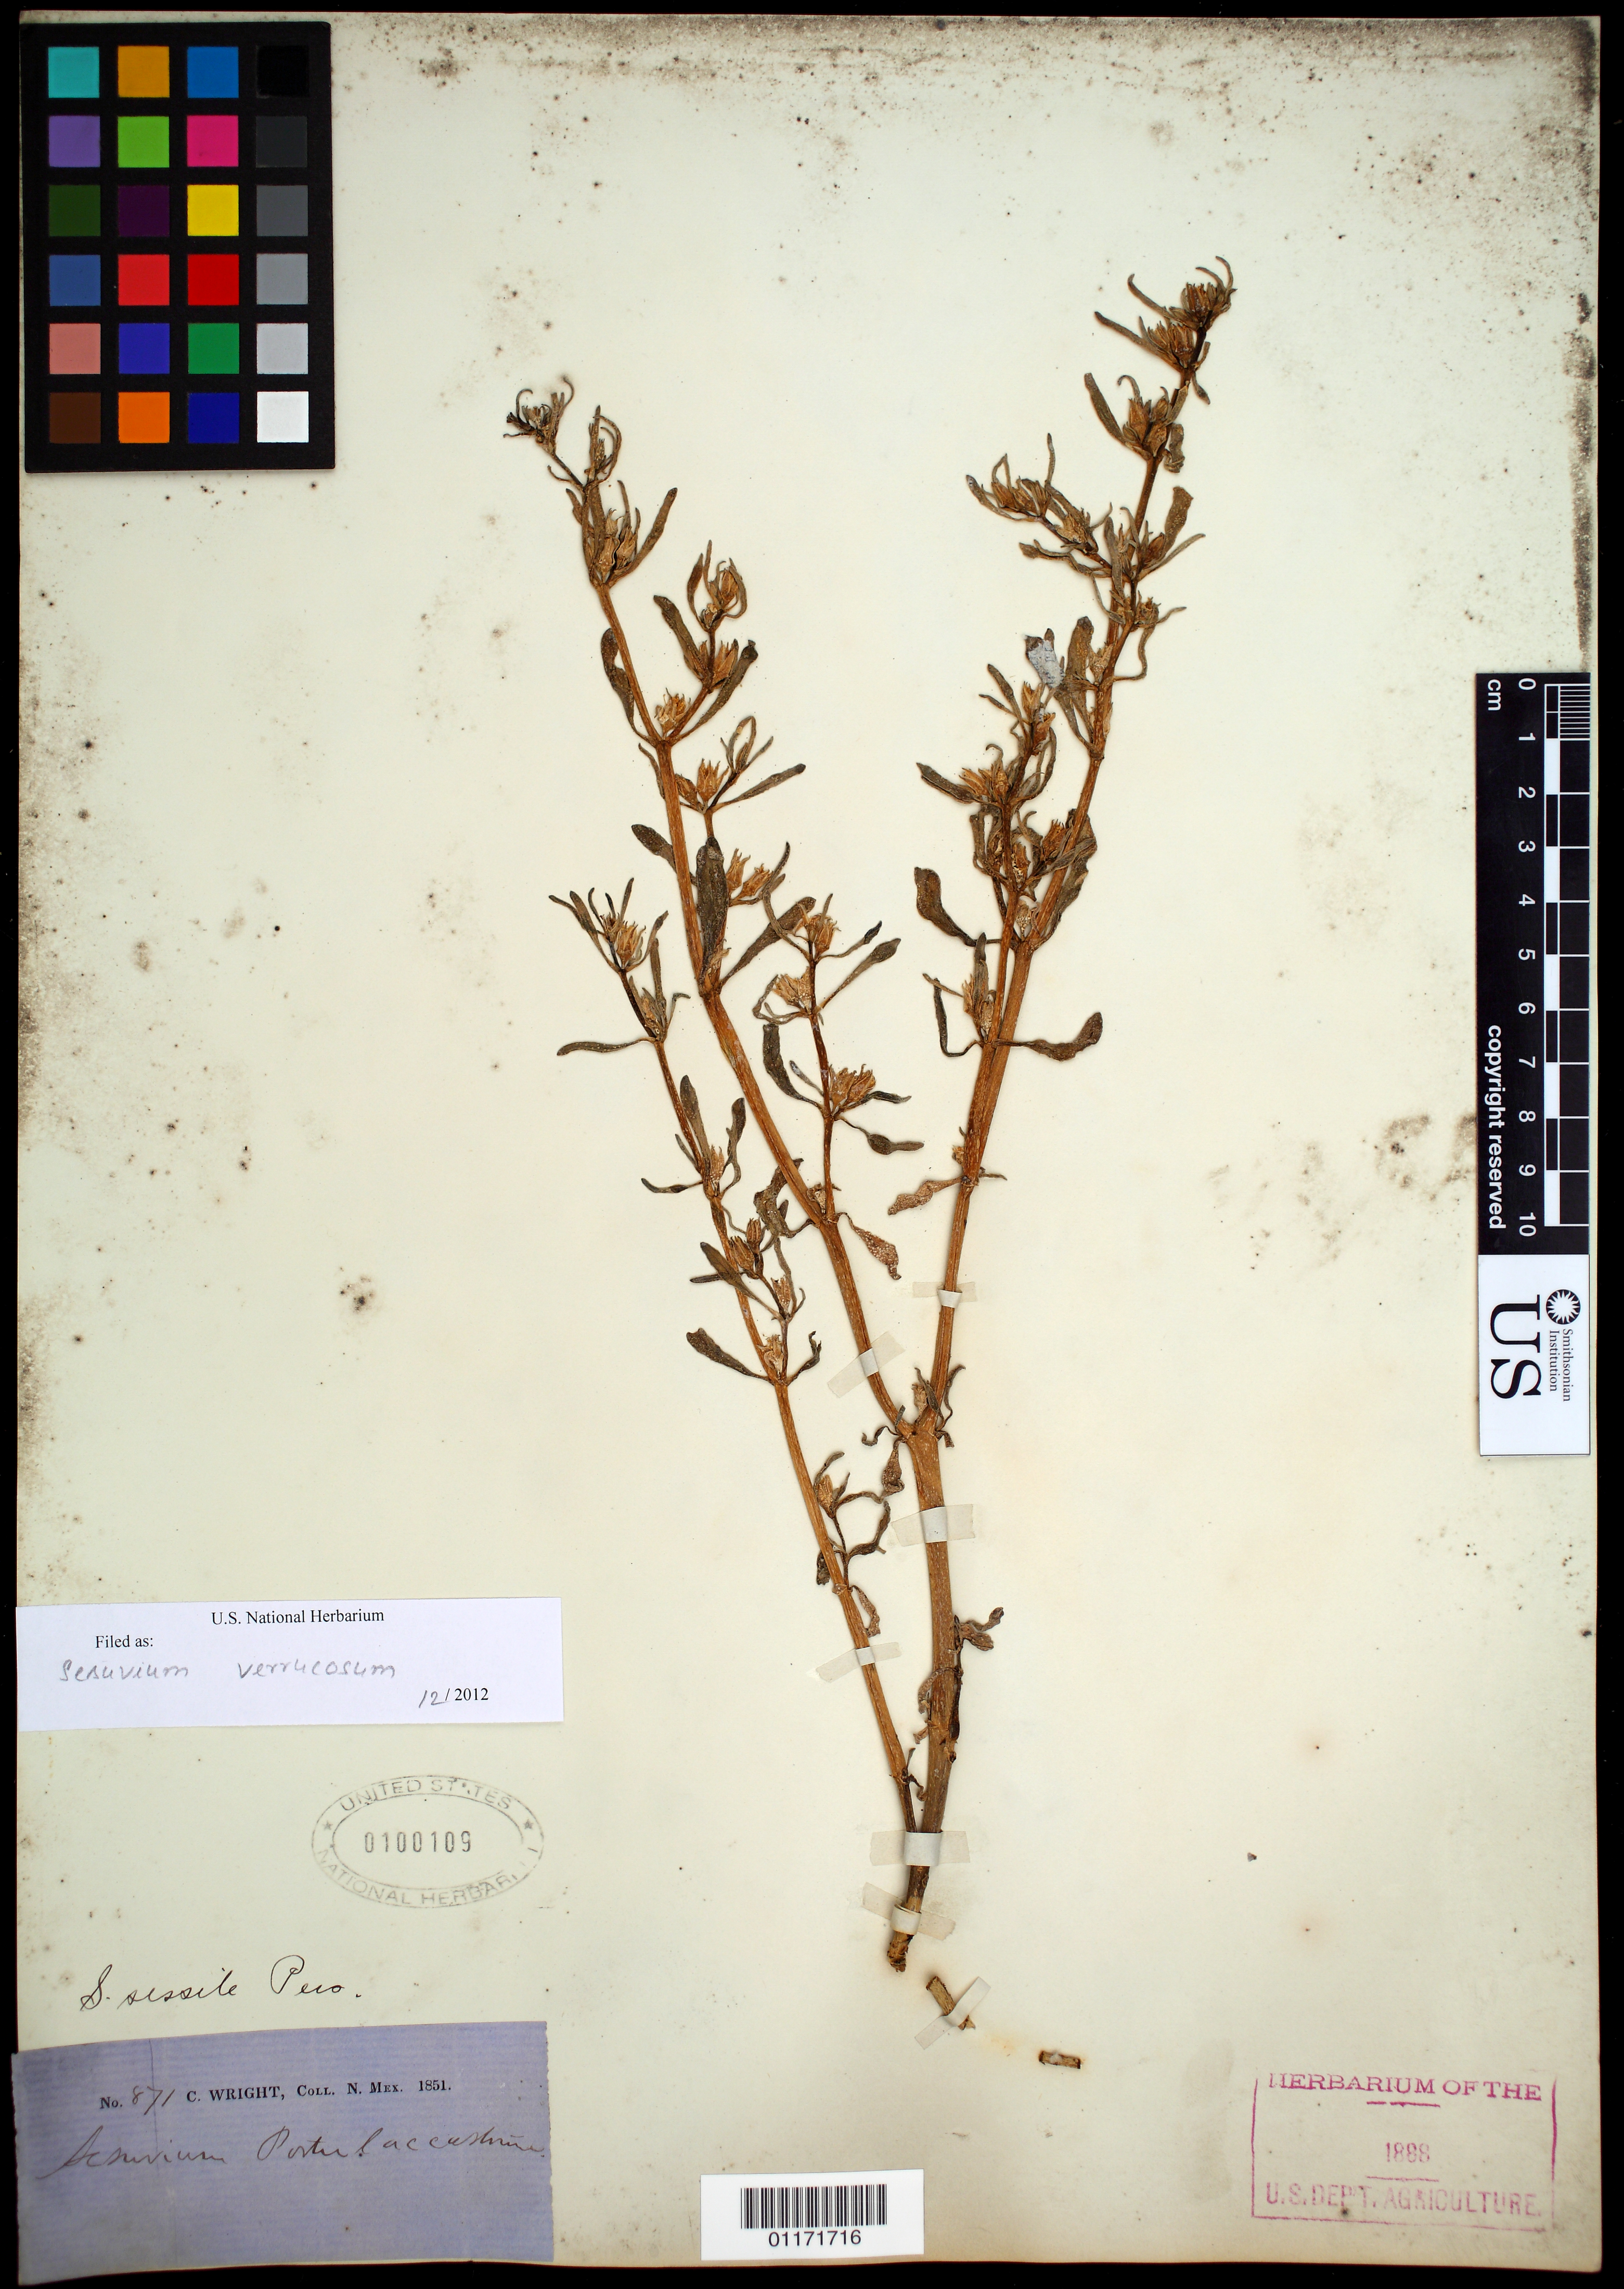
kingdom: Plantae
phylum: Tracheophyta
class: Magnoliopsida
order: Caryophyllales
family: Aizoaceae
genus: Sesuvium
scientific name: Sesuvium revolutifolium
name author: Ortega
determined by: Strong, Mark T., (BOT), Smithsonian Institution - National Museum of Natural History (UNITED STATES)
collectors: C. Wright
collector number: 871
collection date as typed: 1851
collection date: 1851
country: United States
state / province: New Mexico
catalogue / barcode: US 100109